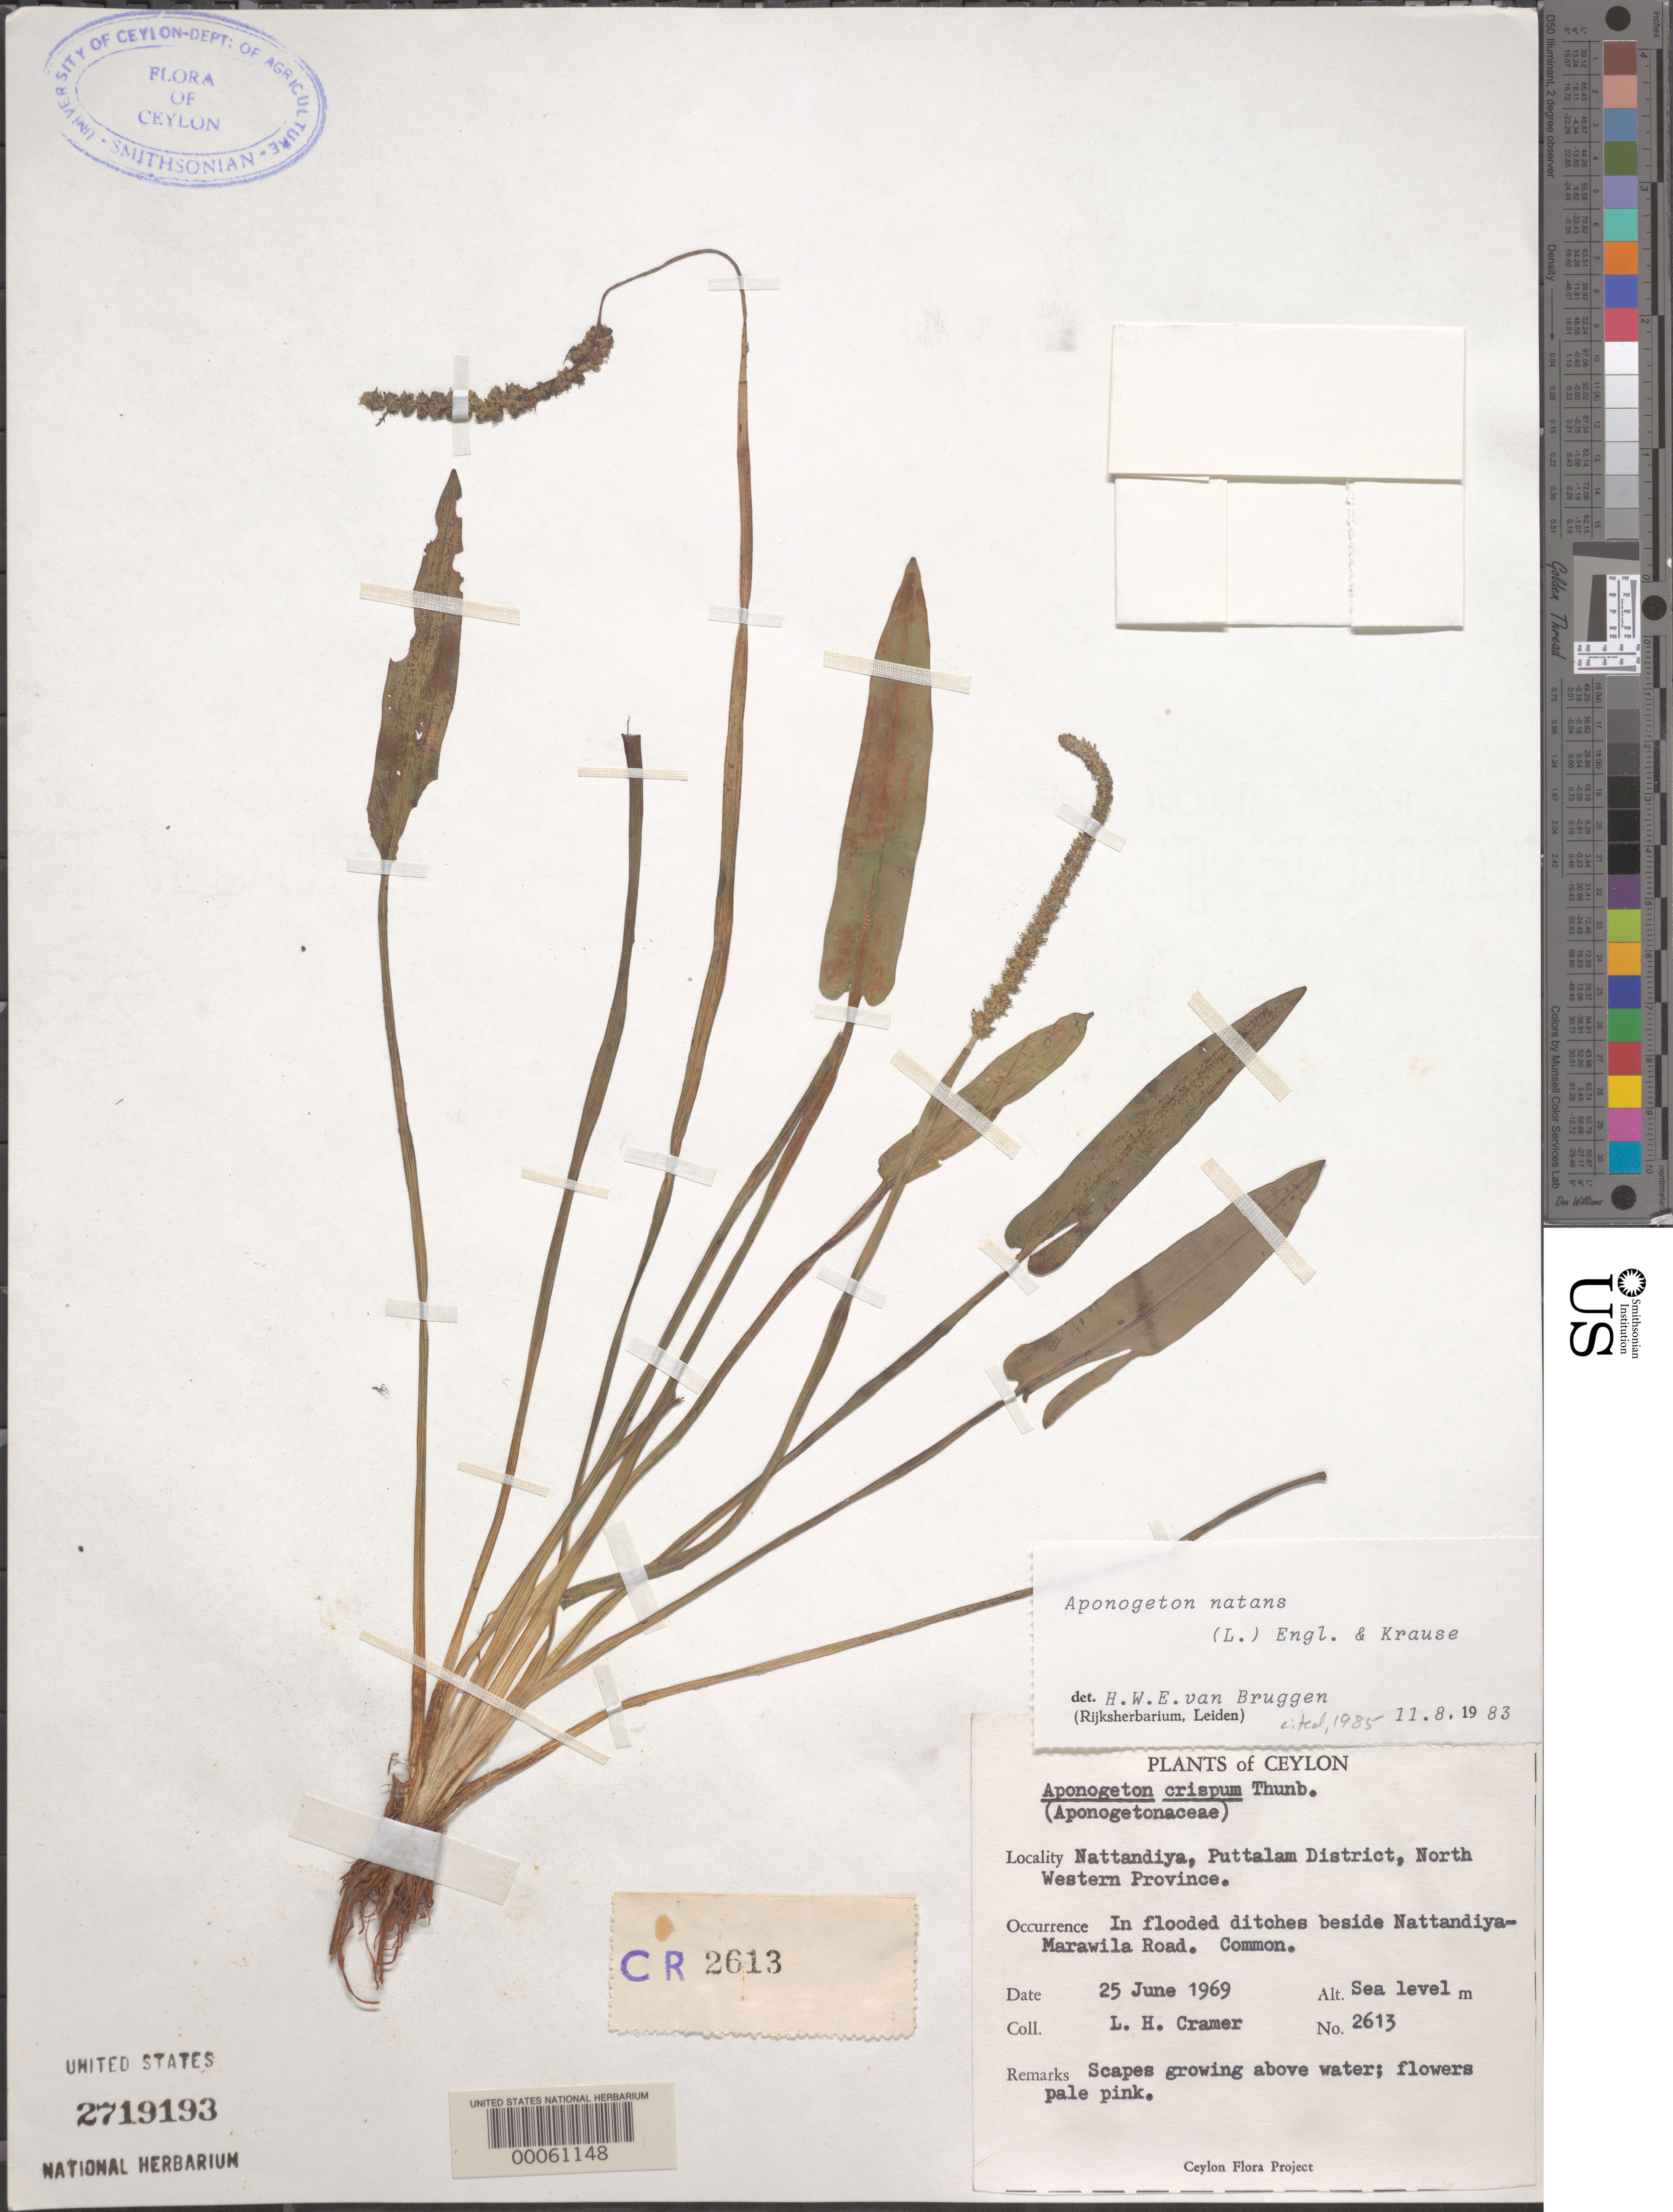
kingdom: Plantae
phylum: Tracheophyta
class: Liliopsida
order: Alismatales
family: Aponogetonaceae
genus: Aponogeton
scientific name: Aponogeton natans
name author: Engl. & K. Krause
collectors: L. H. Cramer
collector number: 2613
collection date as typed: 25 Jun 1969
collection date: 1969-06-25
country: Sri Lanka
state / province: North Western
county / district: Puttalam Dist.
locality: Nattandiya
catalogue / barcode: US 2719193